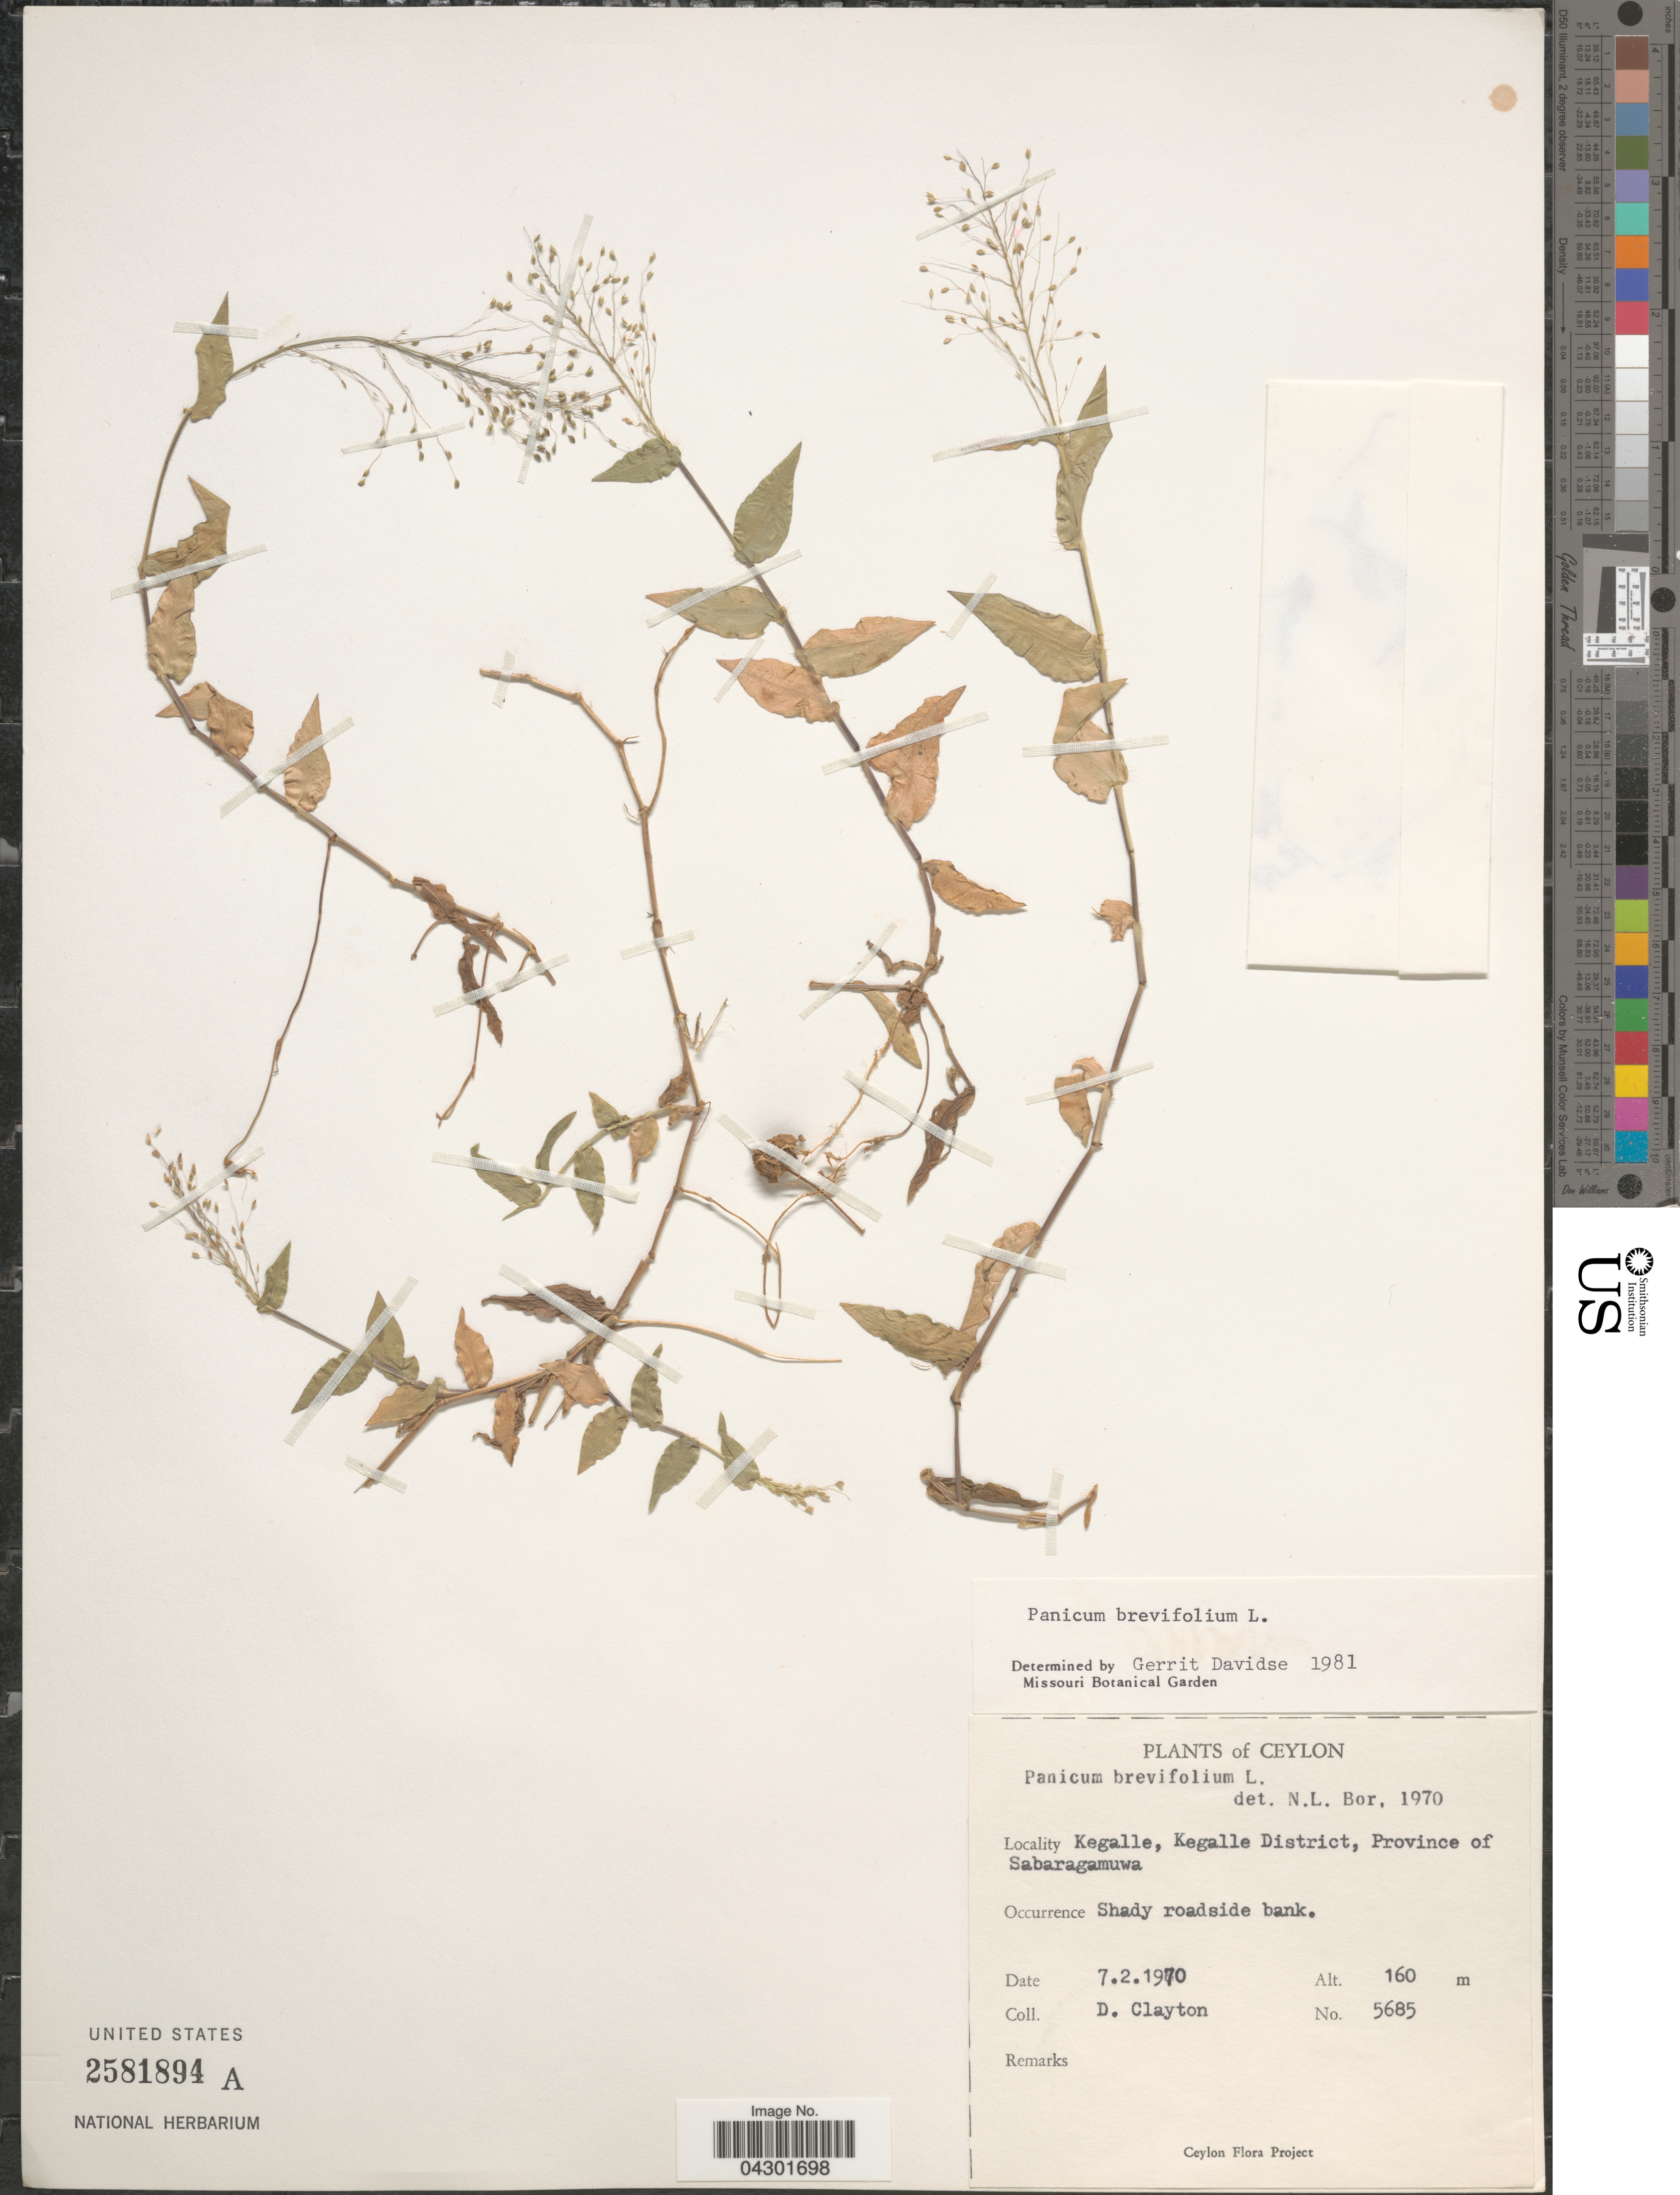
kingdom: Plantae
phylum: Tracheophyta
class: Liliopsida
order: Poales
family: Poaceae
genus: Panicum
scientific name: Panicum brevifolium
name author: L.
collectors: D. Clayton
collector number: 5685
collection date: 1970-02-07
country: Sri Lanka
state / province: Sabaragamuwa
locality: Ceylon. Kegalle, Kegalle District. Shady roadside bank.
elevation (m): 160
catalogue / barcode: US 2581894A